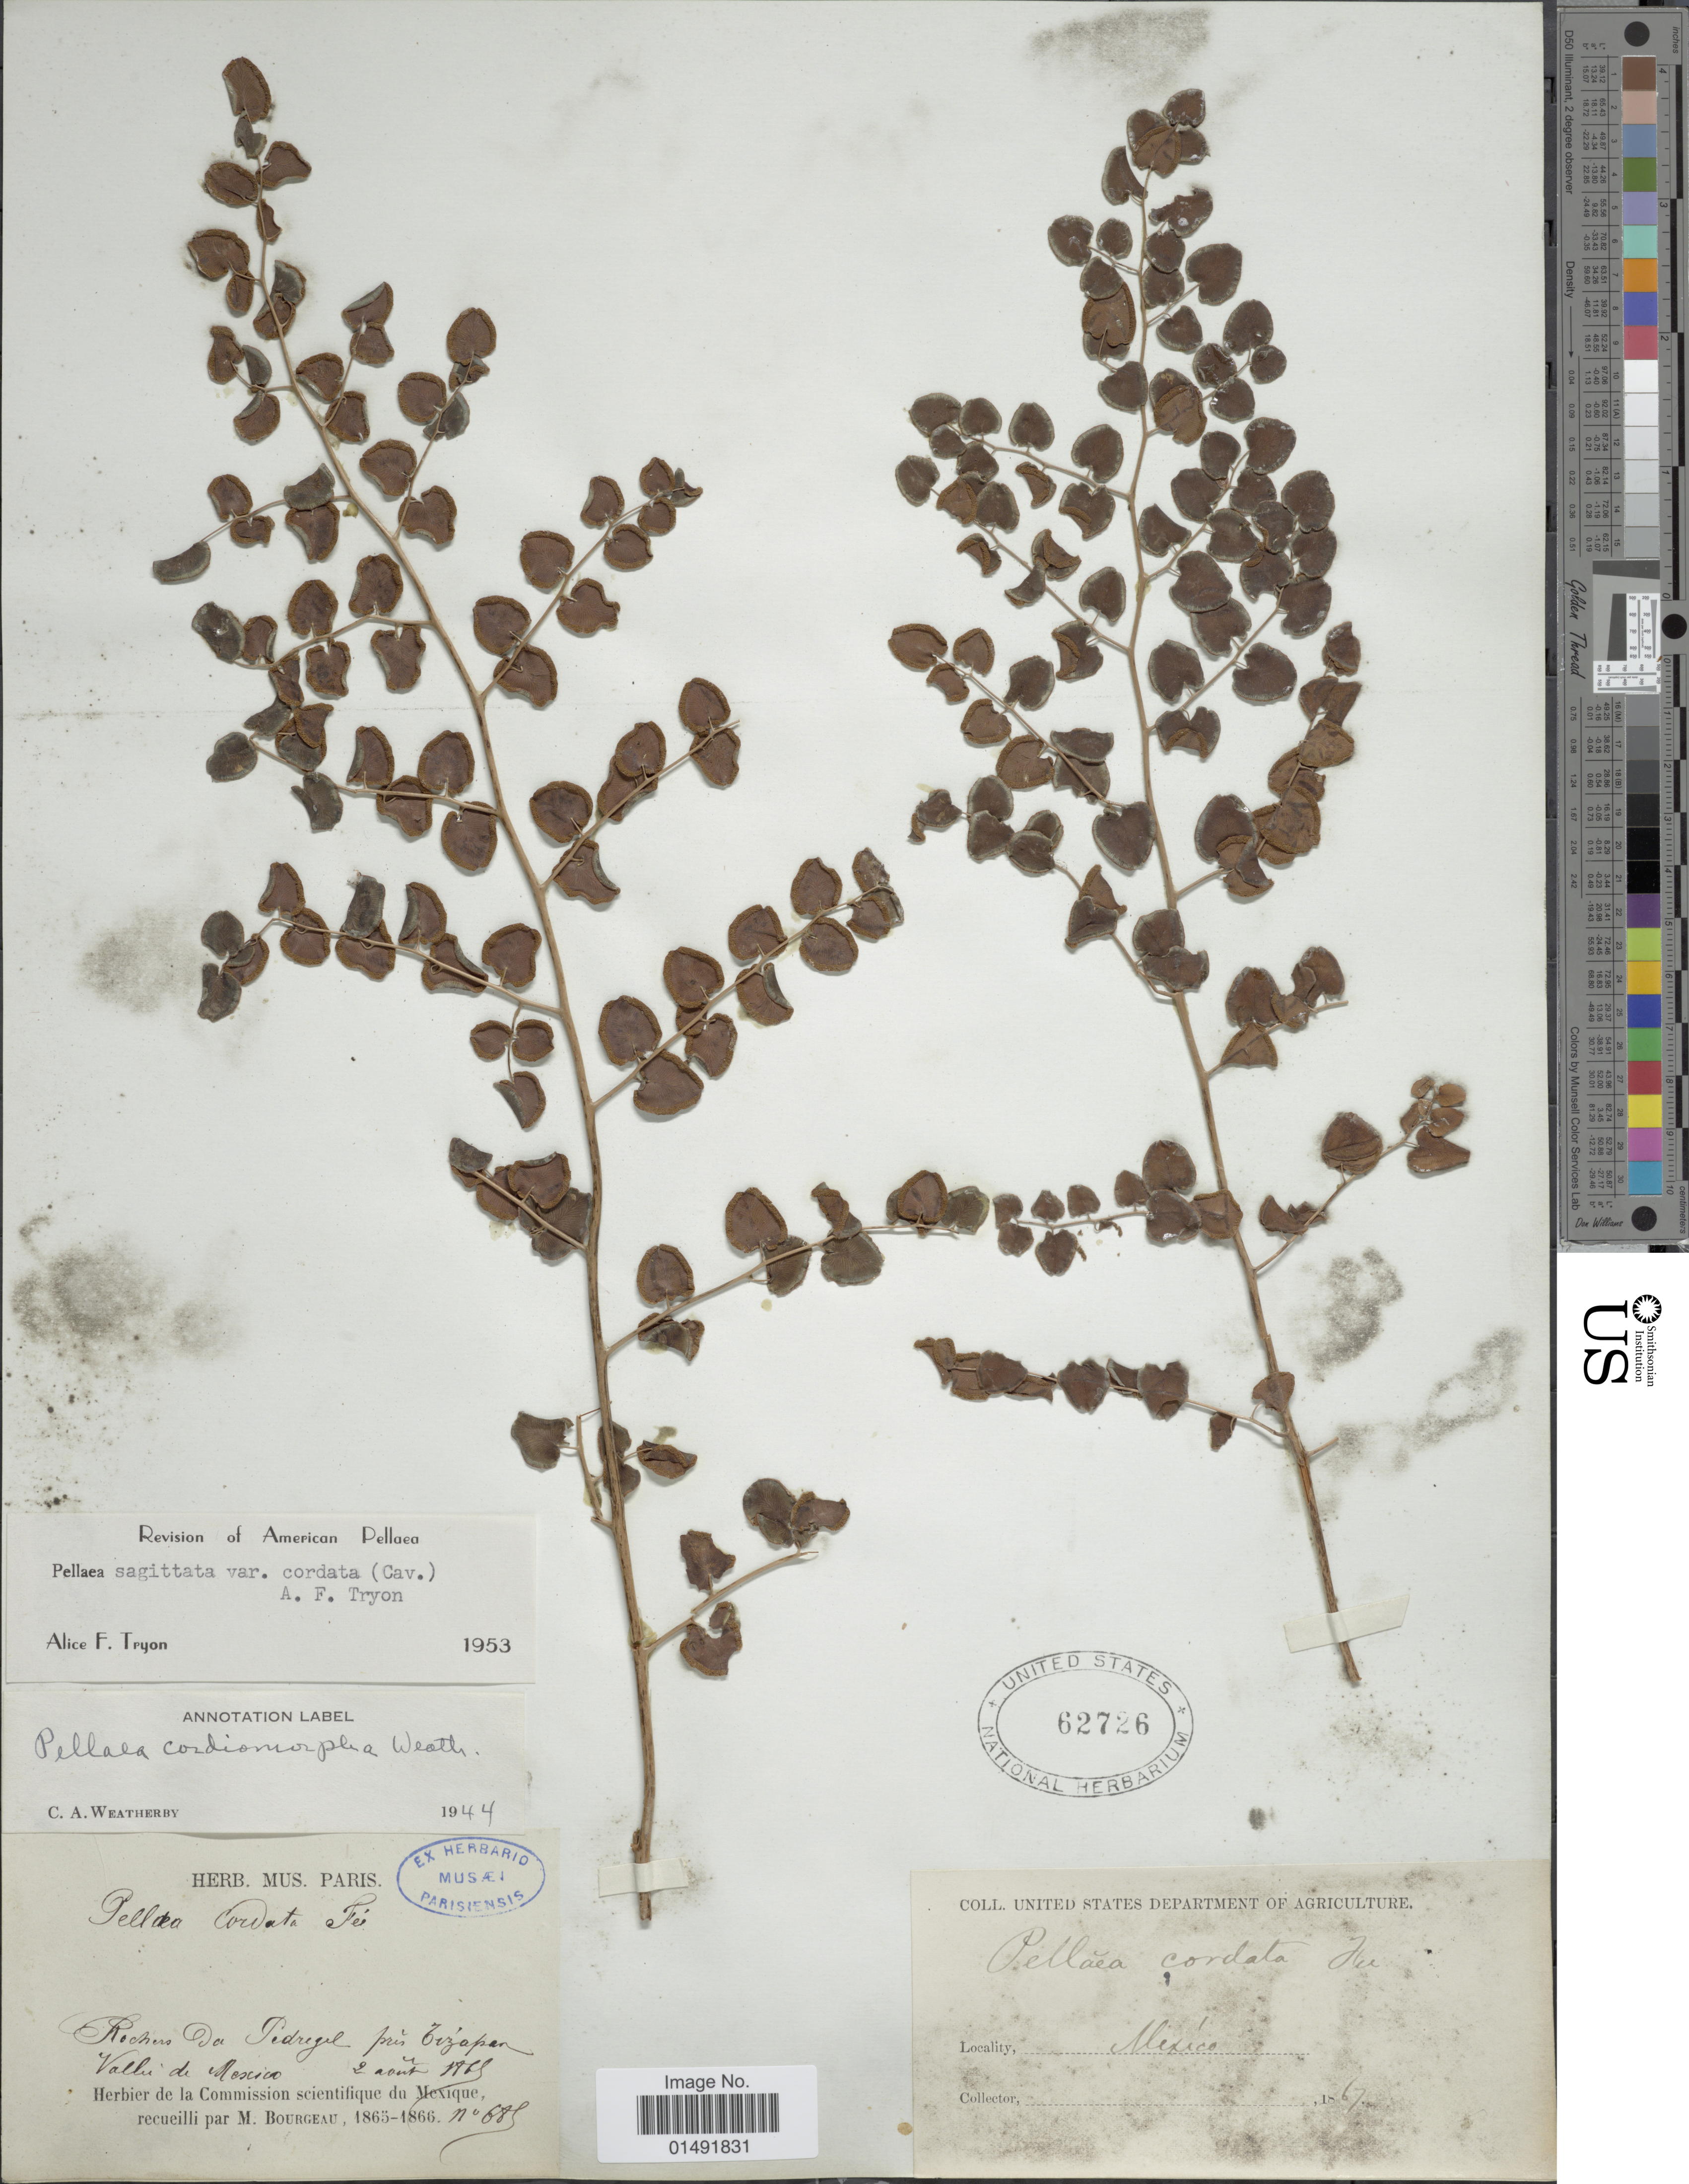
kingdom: Plantae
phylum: Tracheophyta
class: Polypodiopsida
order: Polypodiales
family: Pteridaceae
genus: Pellaea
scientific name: Pellaea cordifolia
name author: (Sessé) A.R. Sm.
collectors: M. Bourgeau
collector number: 689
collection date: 1865/1866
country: Mexico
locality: Rochers du Pedregal près Tizapan, Vallée de Mexico [rocks of the Pedregal near Tizapan, Valley of Mexico]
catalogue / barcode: US 62726